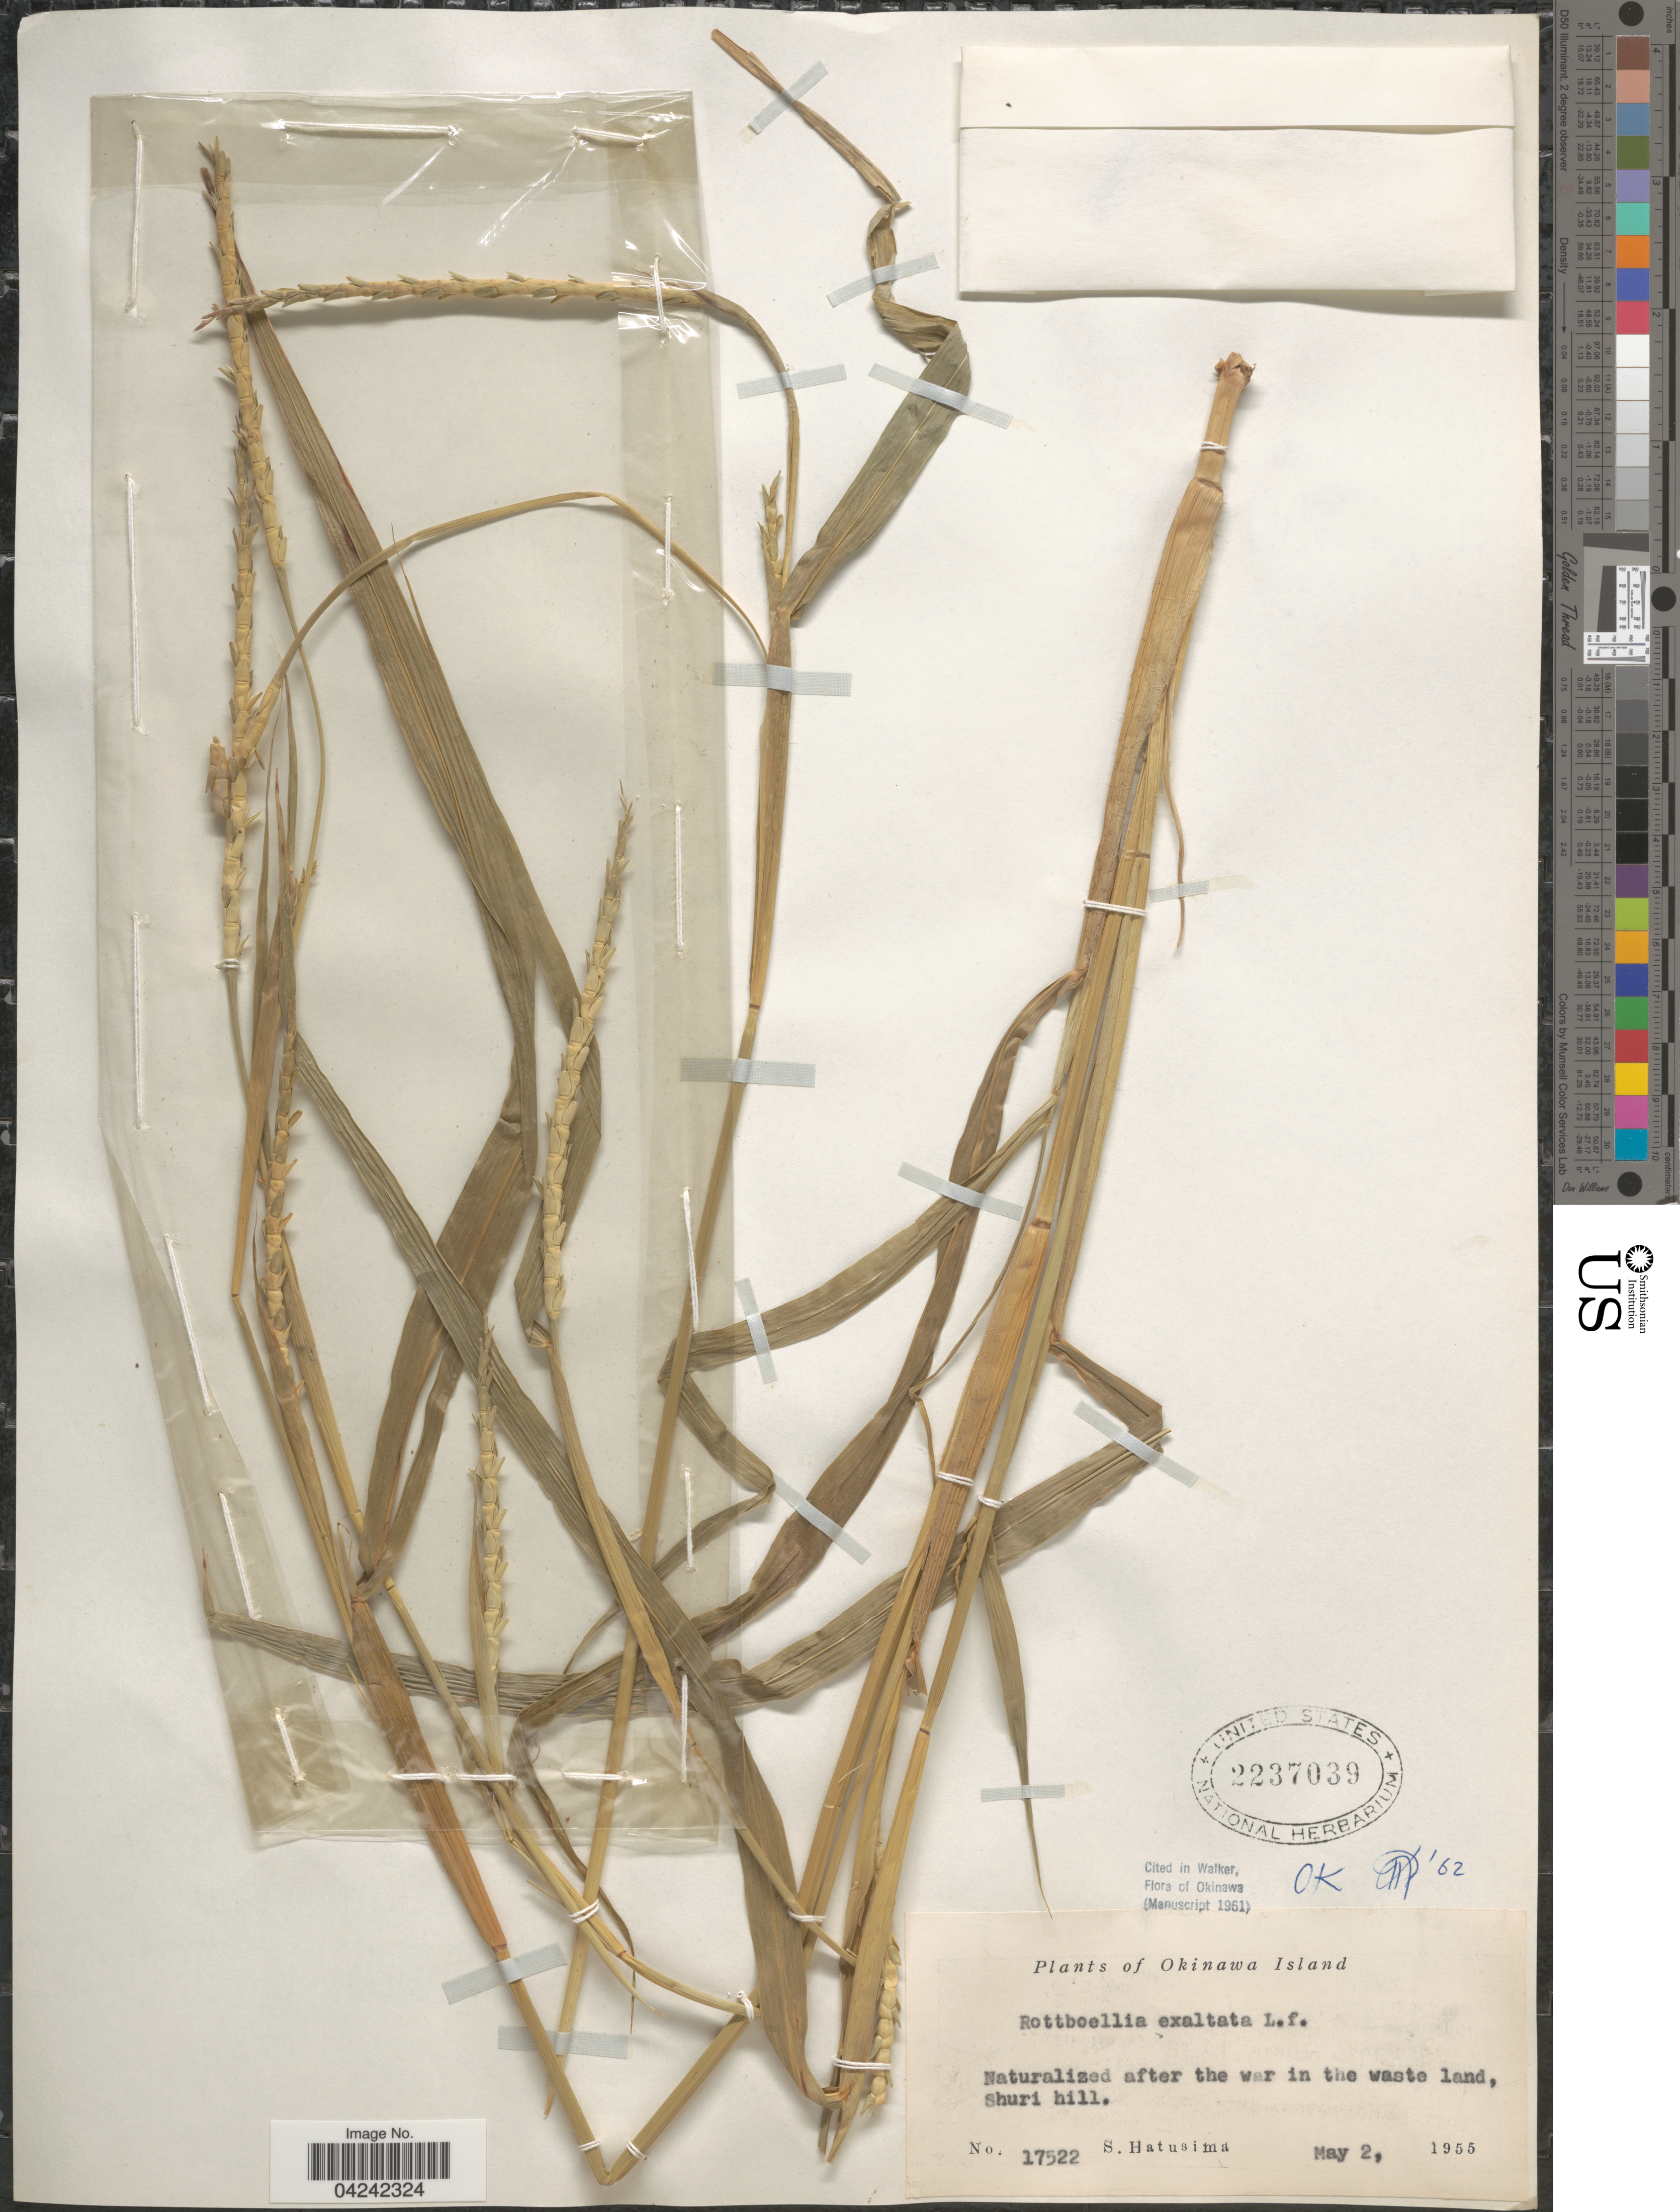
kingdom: Plantae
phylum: Tracheophyta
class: Liliopsida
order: Poales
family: Poaceae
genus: Rottboellia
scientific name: Rottboellia cochinchinensis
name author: (Lour.) Clayton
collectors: S. Hatusima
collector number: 17522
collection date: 1955-05-02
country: Japan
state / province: Okinawa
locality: Okinawa Island. Shuri hill.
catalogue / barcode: US 2237039